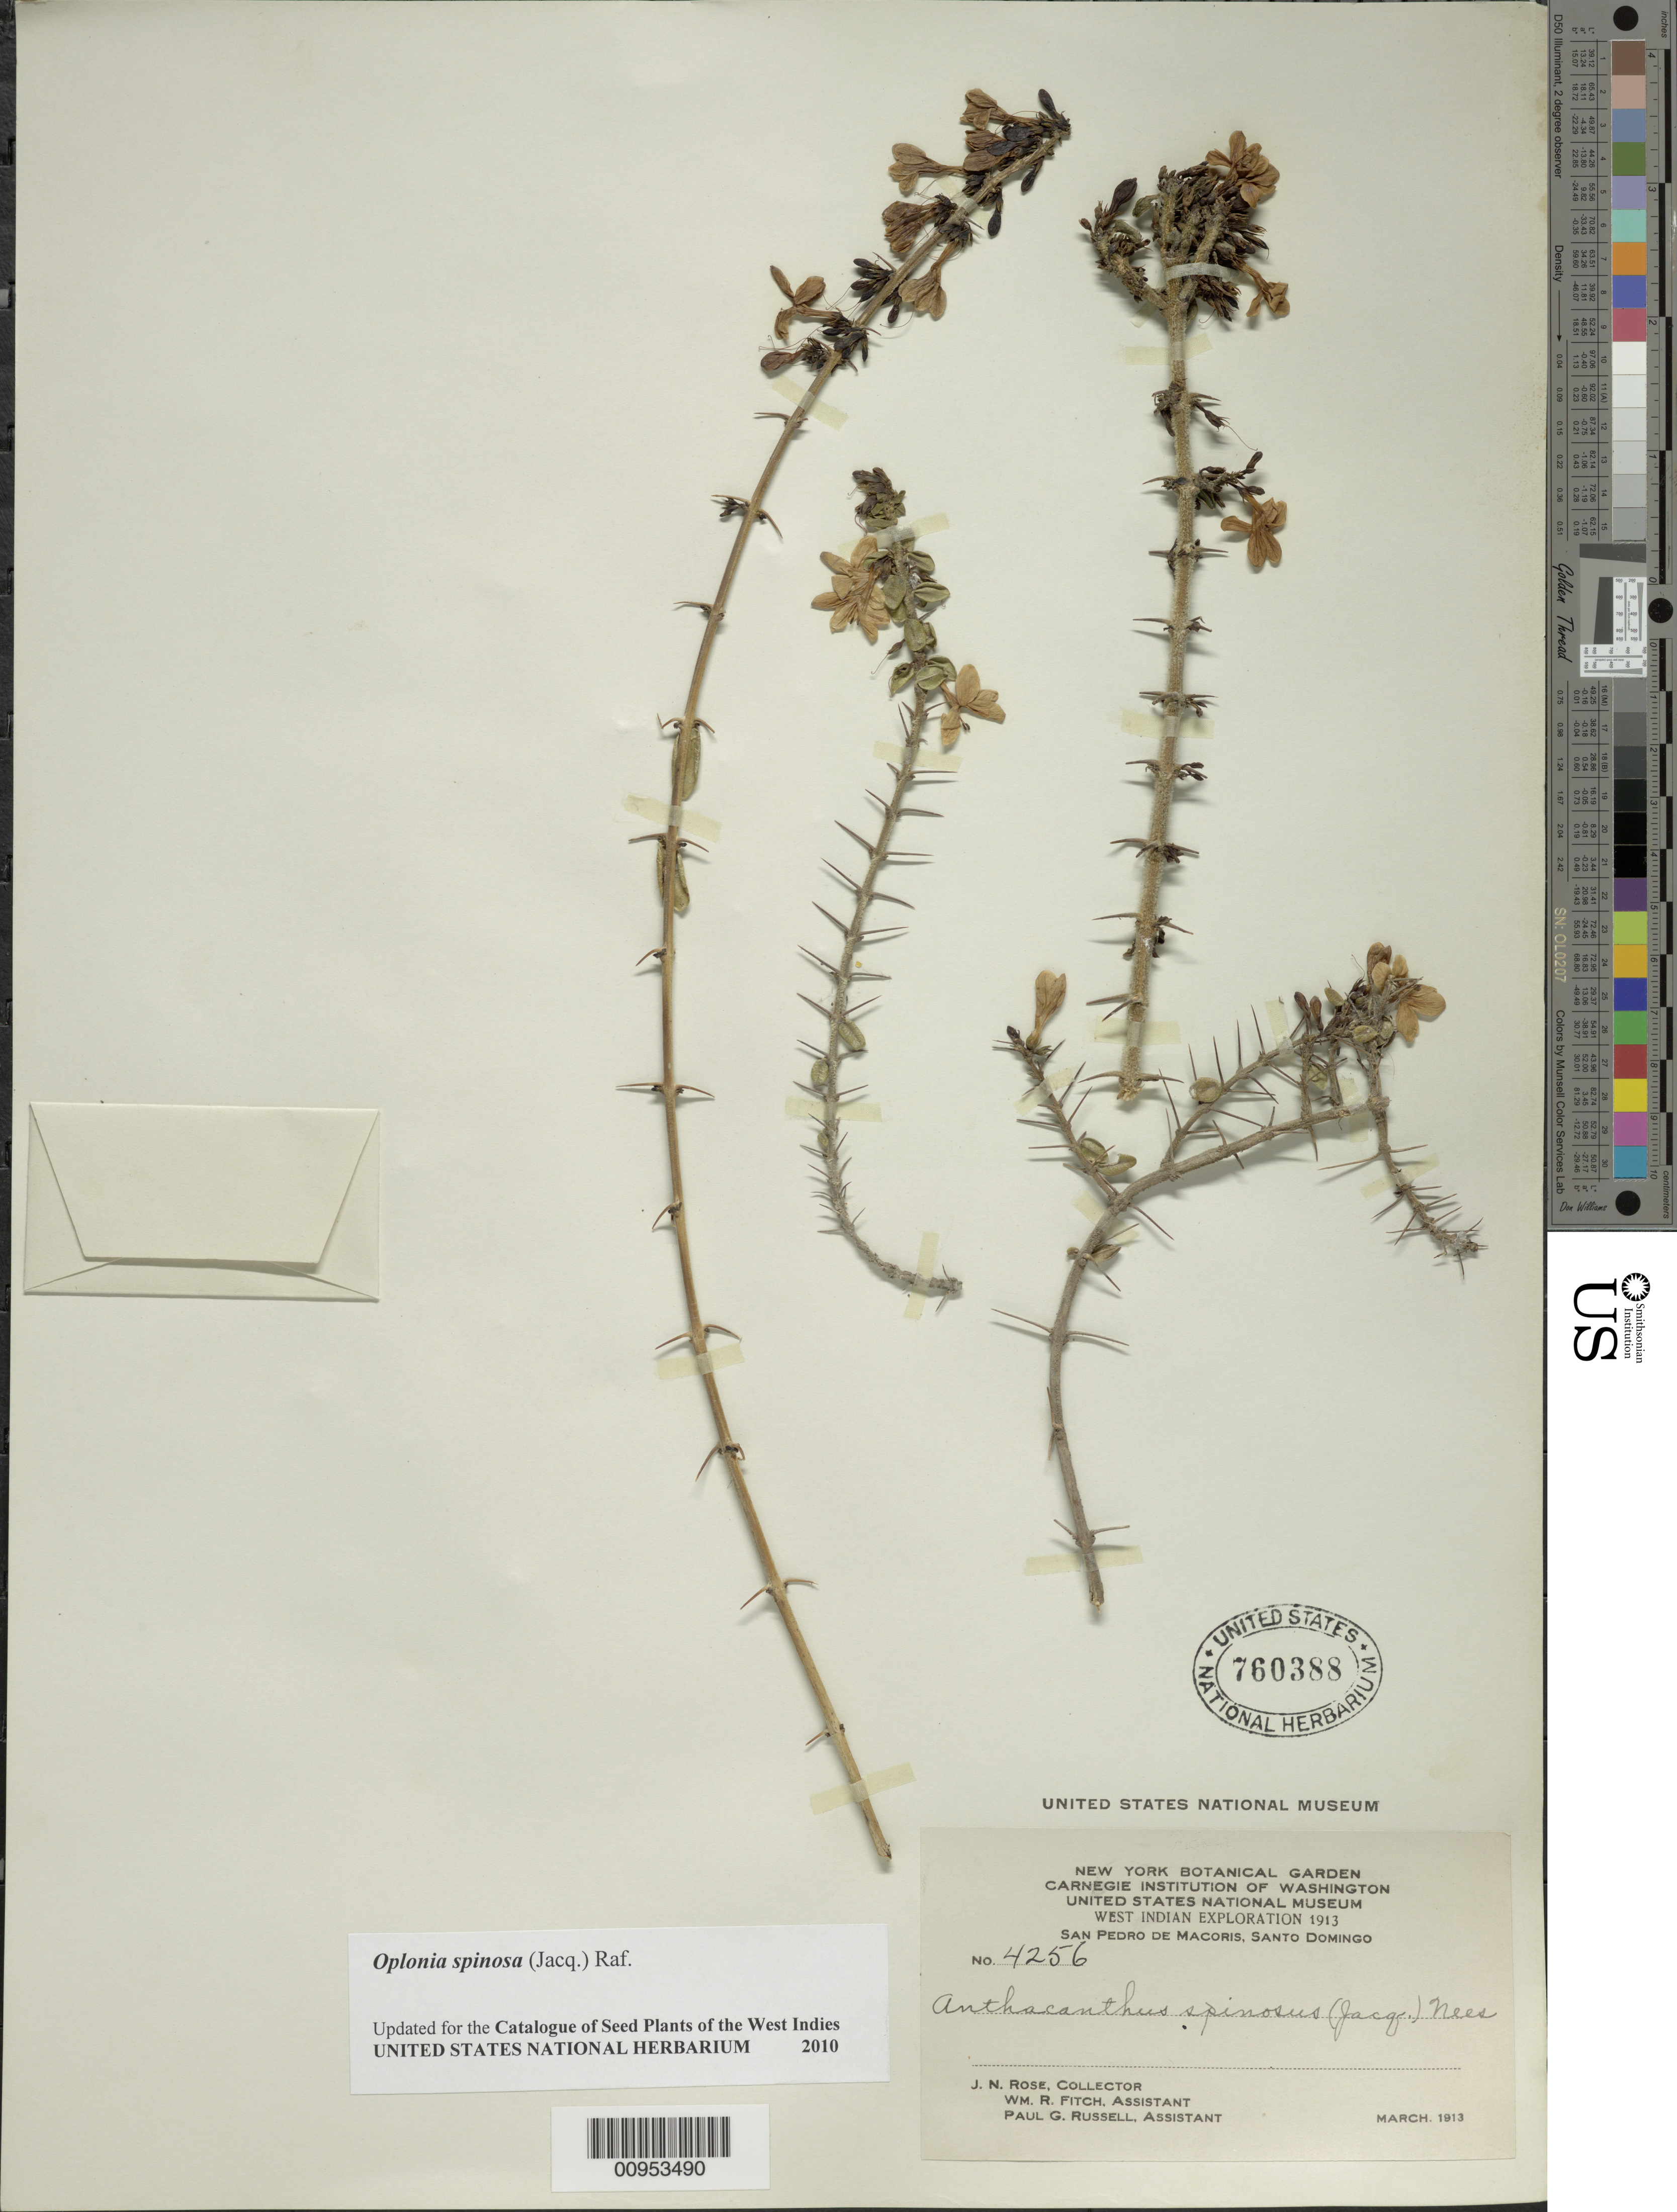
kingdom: Plantae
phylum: Tracheophyta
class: Magnoliopsida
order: Lamiales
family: Acanthaceae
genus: Oplonia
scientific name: Oplonia spinosa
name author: Raf.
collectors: J. N. Rose, W. R. Fitch & P. G. Russell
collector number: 4256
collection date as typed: Mar 1913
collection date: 1913-03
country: Dominican Republic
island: Hispaniola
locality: San Pedro de Macoris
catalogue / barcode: US 760388